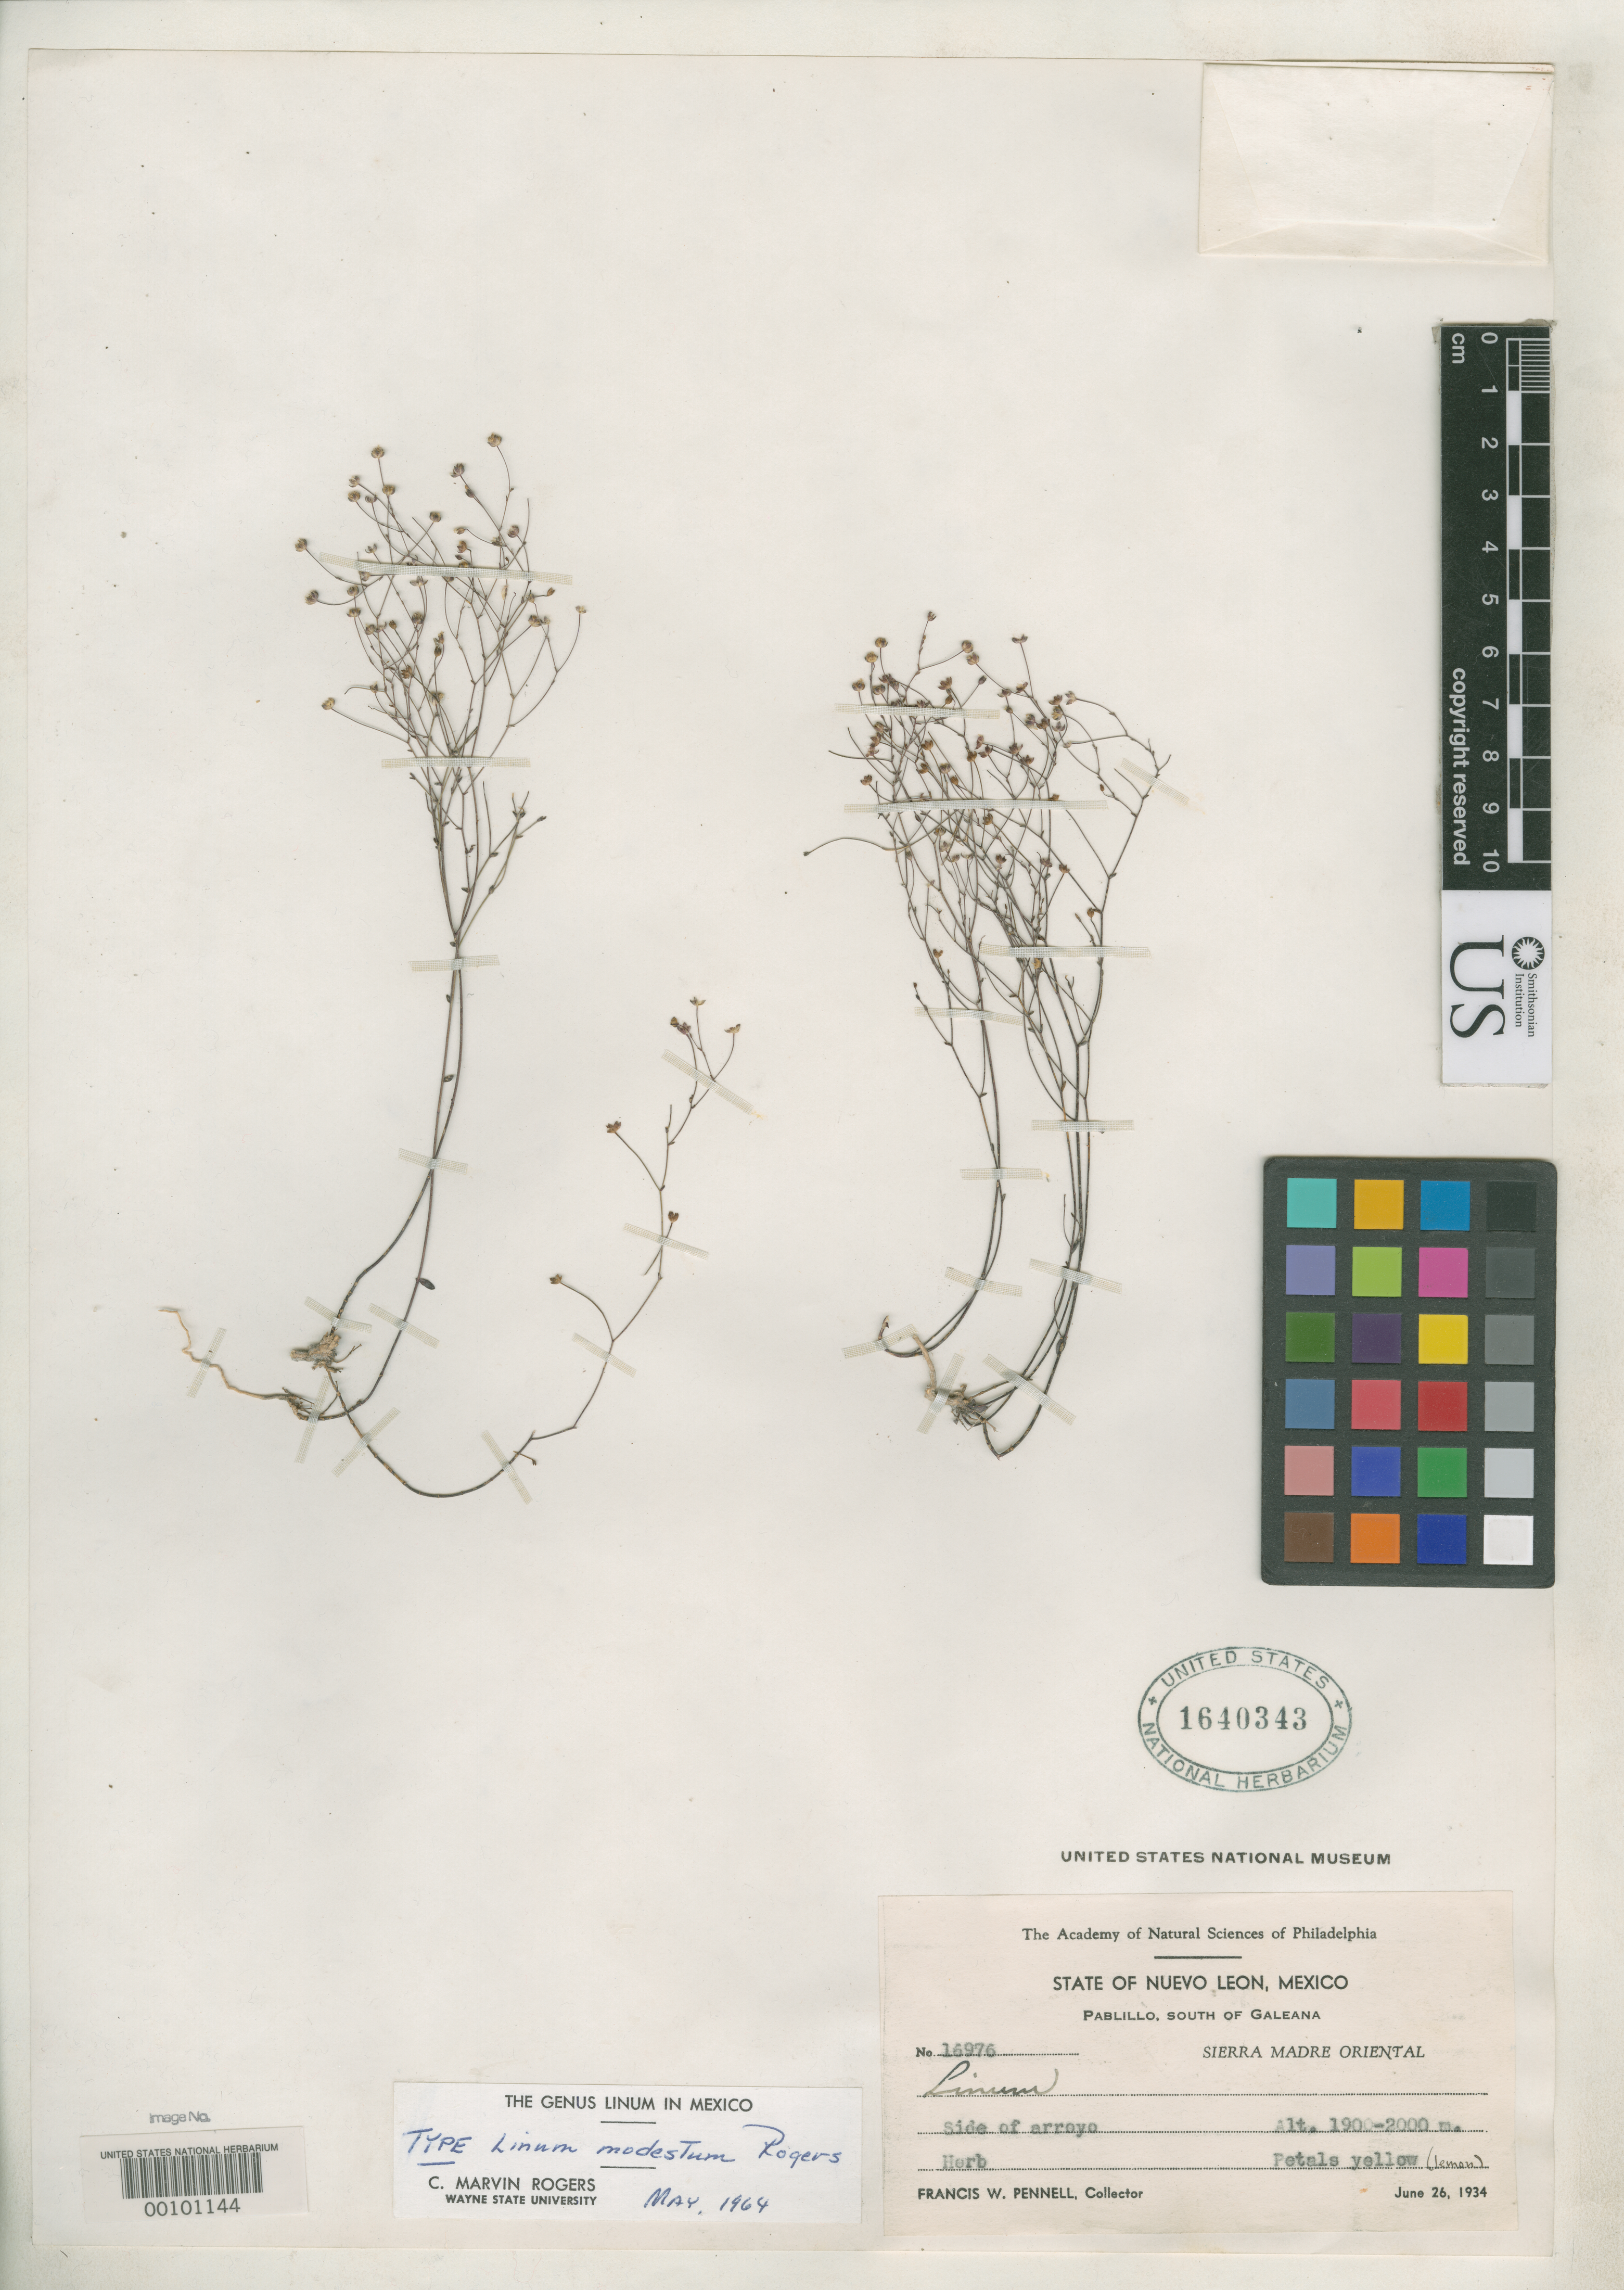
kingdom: Plantae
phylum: Tracheophyta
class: Magnoliopsida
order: Malpighiales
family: Linaceae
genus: Linum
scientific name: Linum modestum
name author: C.M. Rogers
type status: Holotype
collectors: F. W. Pennell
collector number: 16976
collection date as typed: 26 Jun 1934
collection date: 1934-06-26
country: Mexico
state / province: Nuevo León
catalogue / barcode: US 1640343